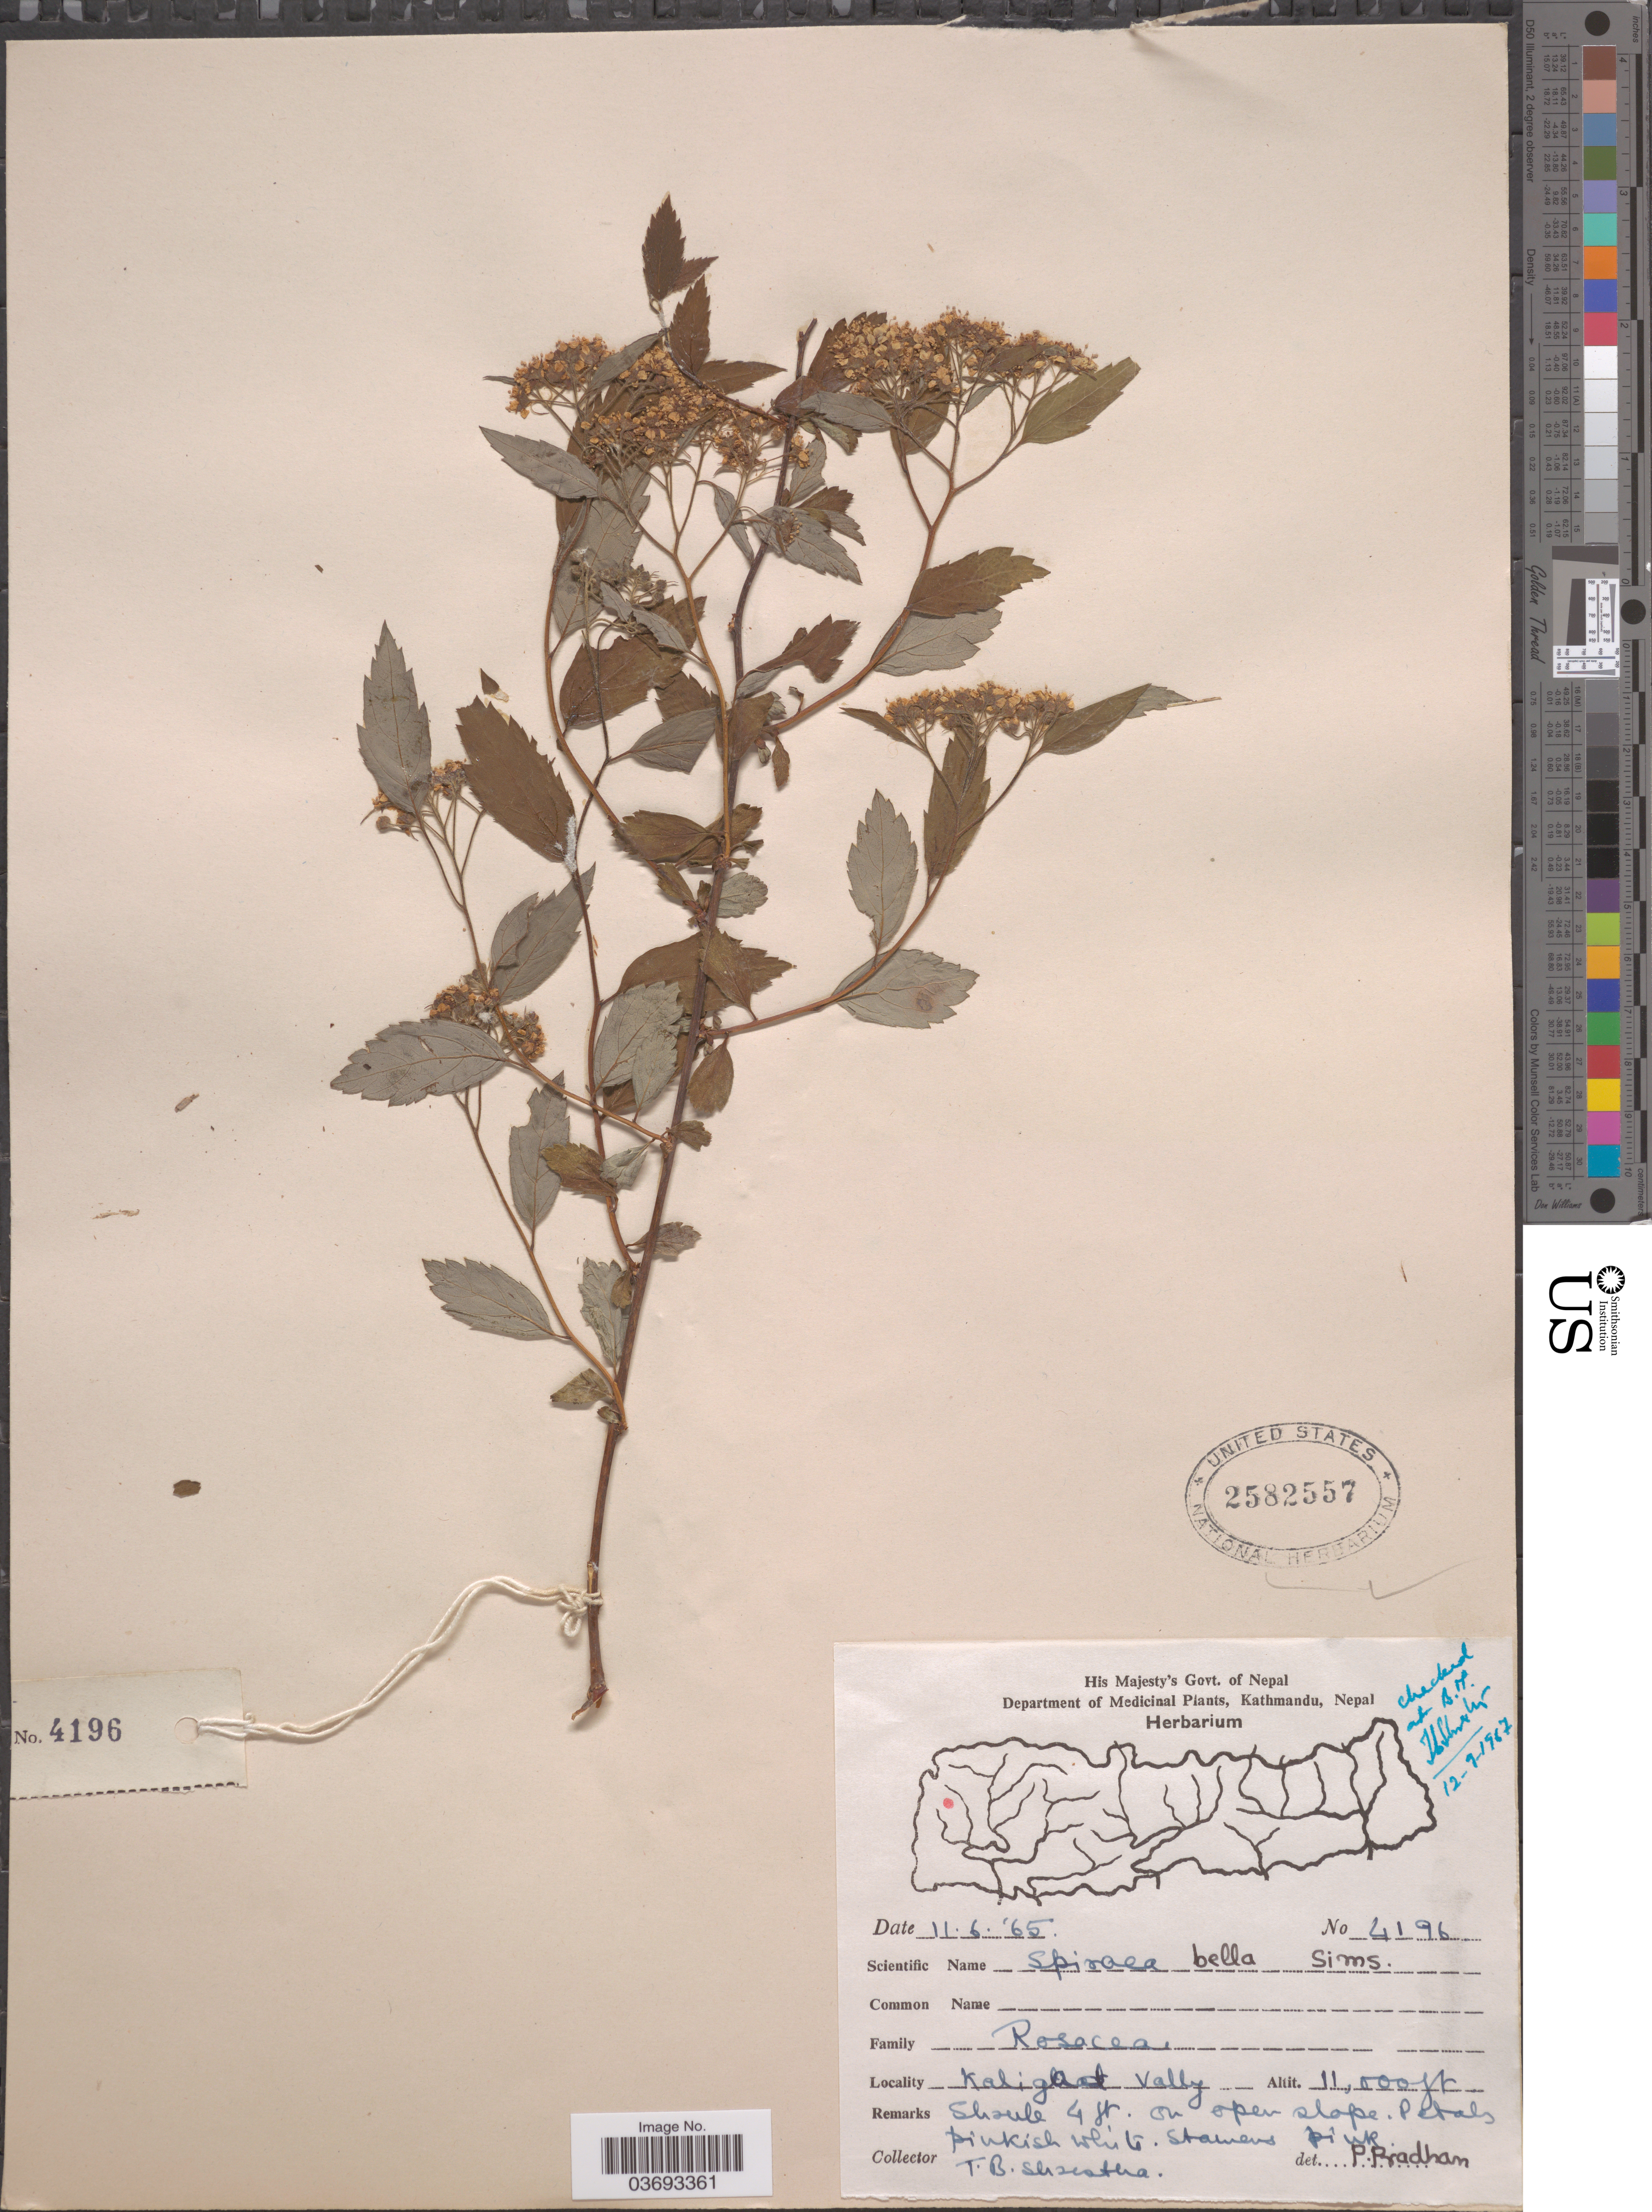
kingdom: Plantae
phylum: Tracheophyta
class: Magnoliopsida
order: Rosales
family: Rosaceae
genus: Spiraea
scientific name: Spiraea bella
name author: Sims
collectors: T. B. Shrestha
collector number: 4196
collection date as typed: Transcribed d/m/y: 11/6/65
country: Nepal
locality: Kalighat Valley.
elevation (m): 3353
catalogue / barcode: US 2582557